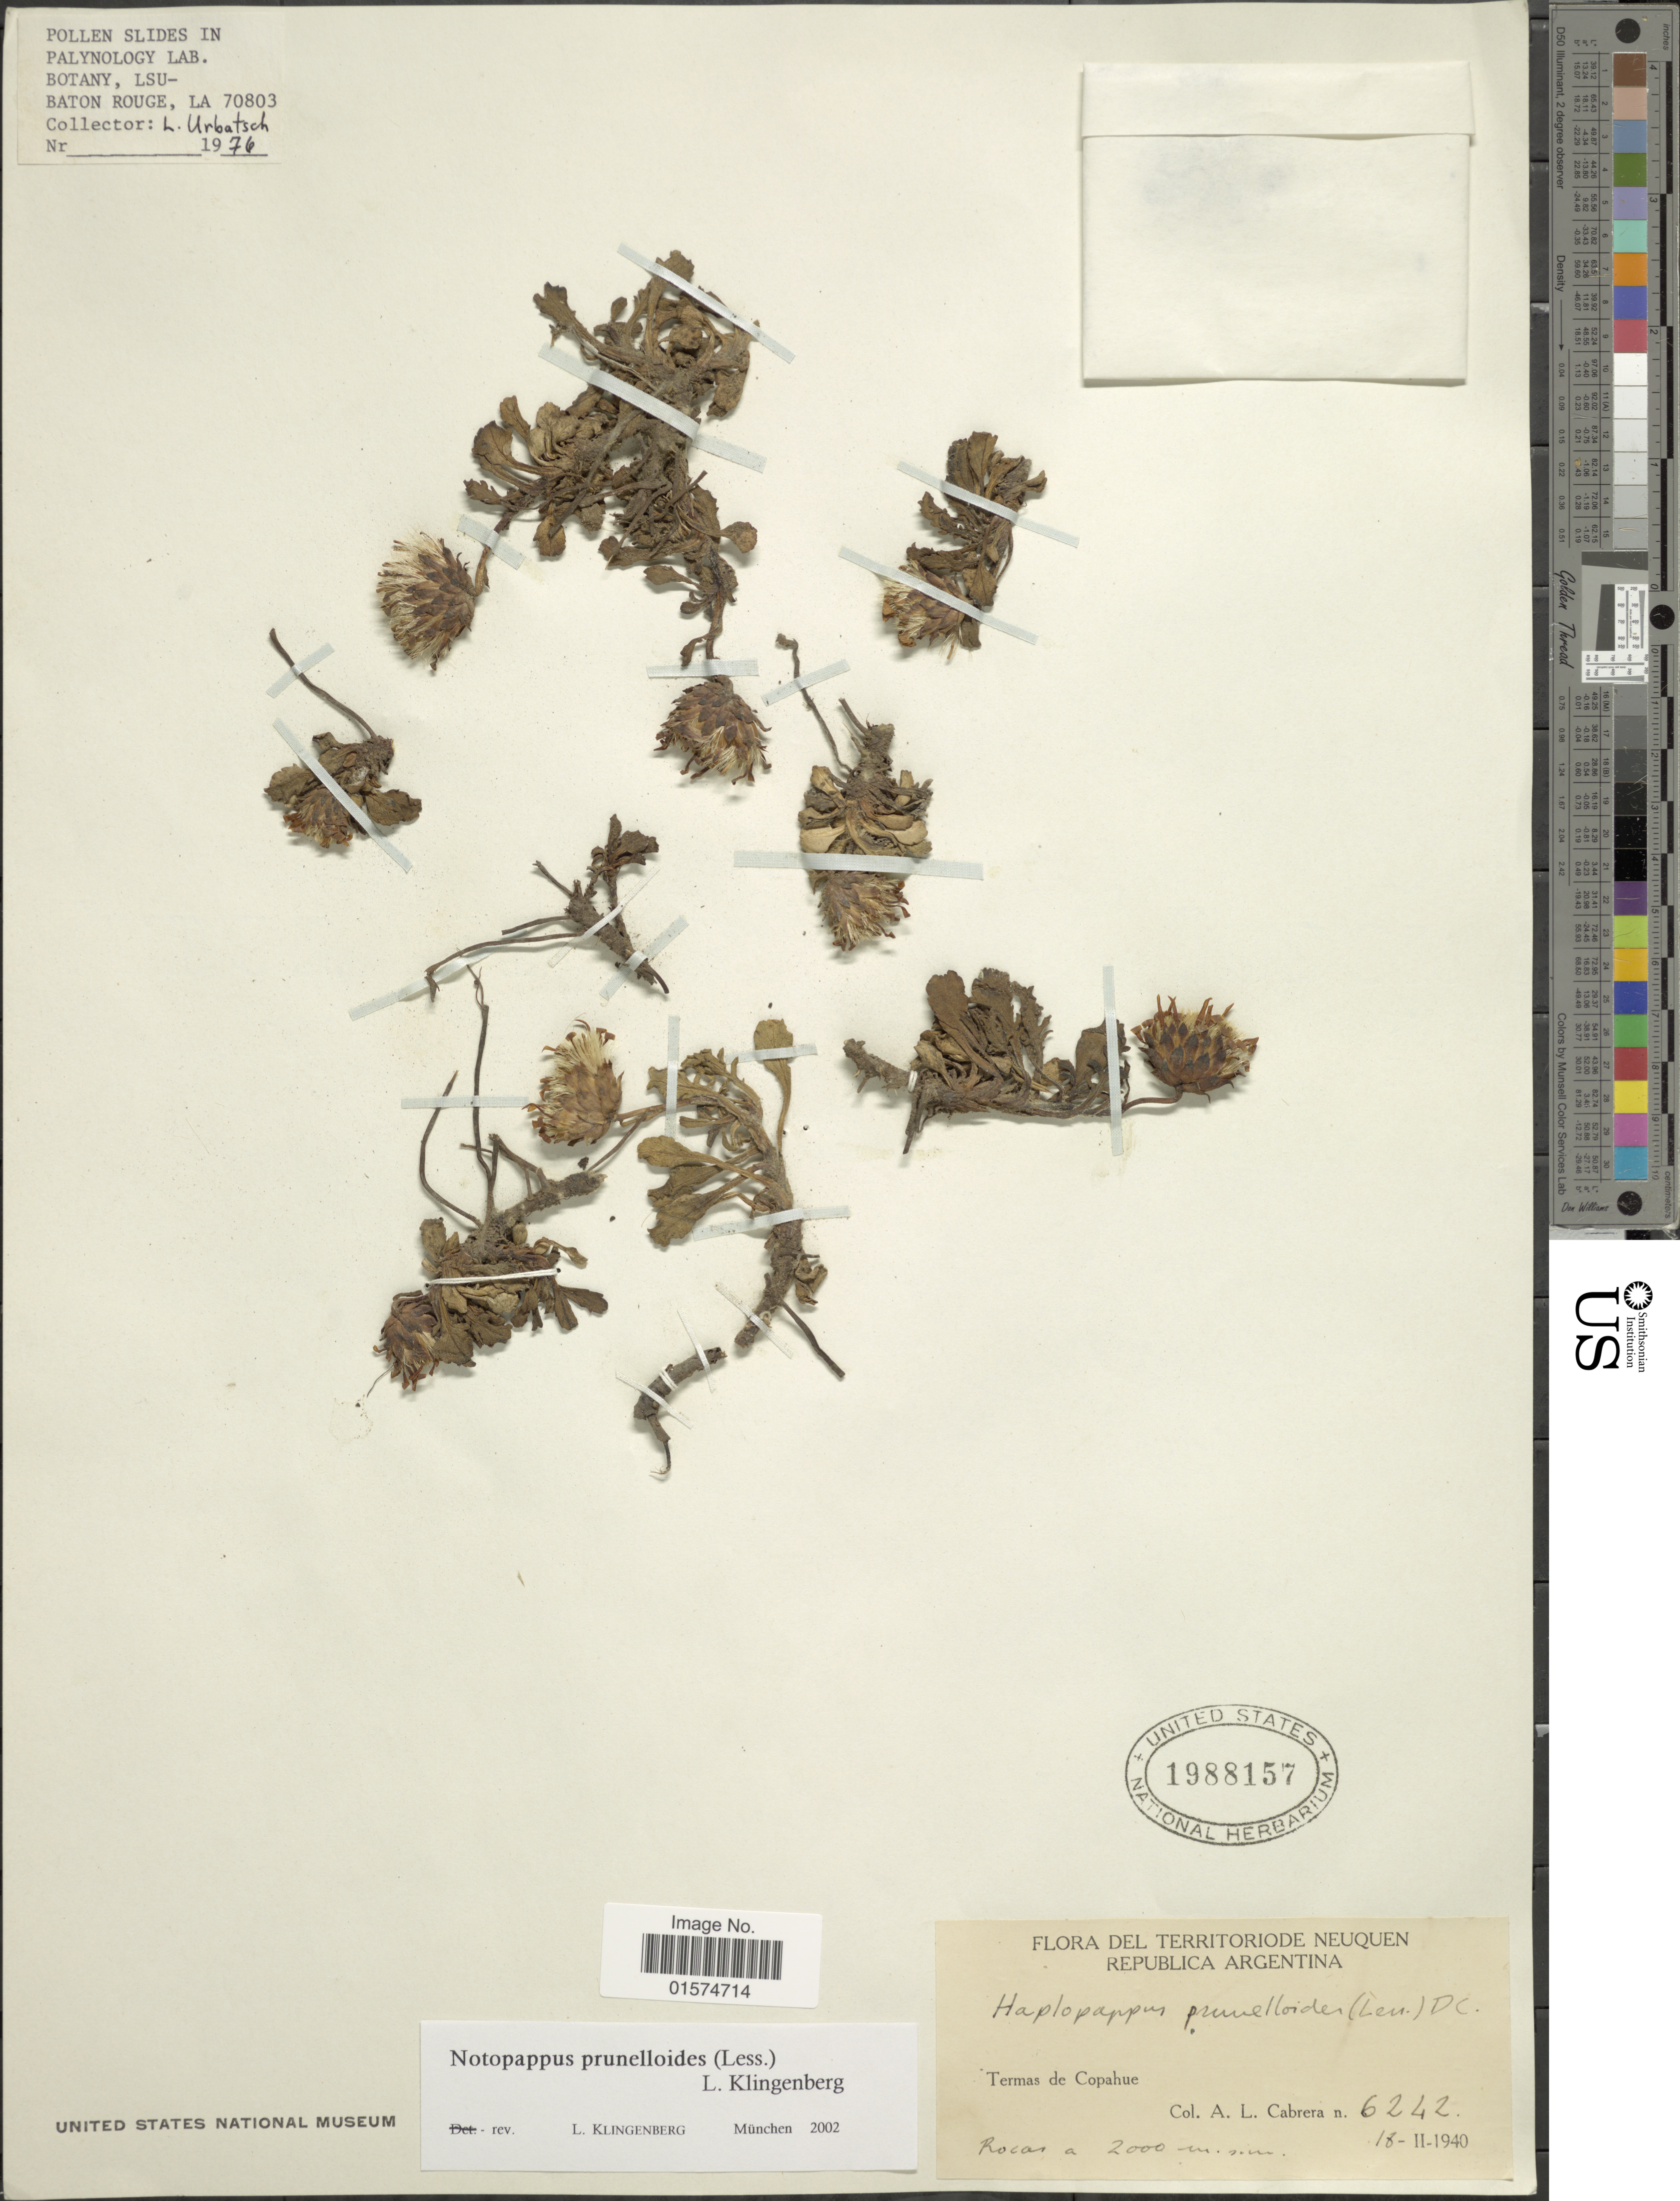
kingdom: Plantae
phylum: Tracheophyta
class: Magnoliopsida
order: Asterales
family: Asteraceae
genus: Notopappus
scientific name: Notopappus prunelloides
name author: (Poepp.) DC.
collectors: A. L. Cabrera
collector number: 6242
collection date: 1940-02-18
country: Argentina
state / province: Neuquen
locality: Termas de Copahue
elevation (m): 2000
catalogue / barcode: US 1988157